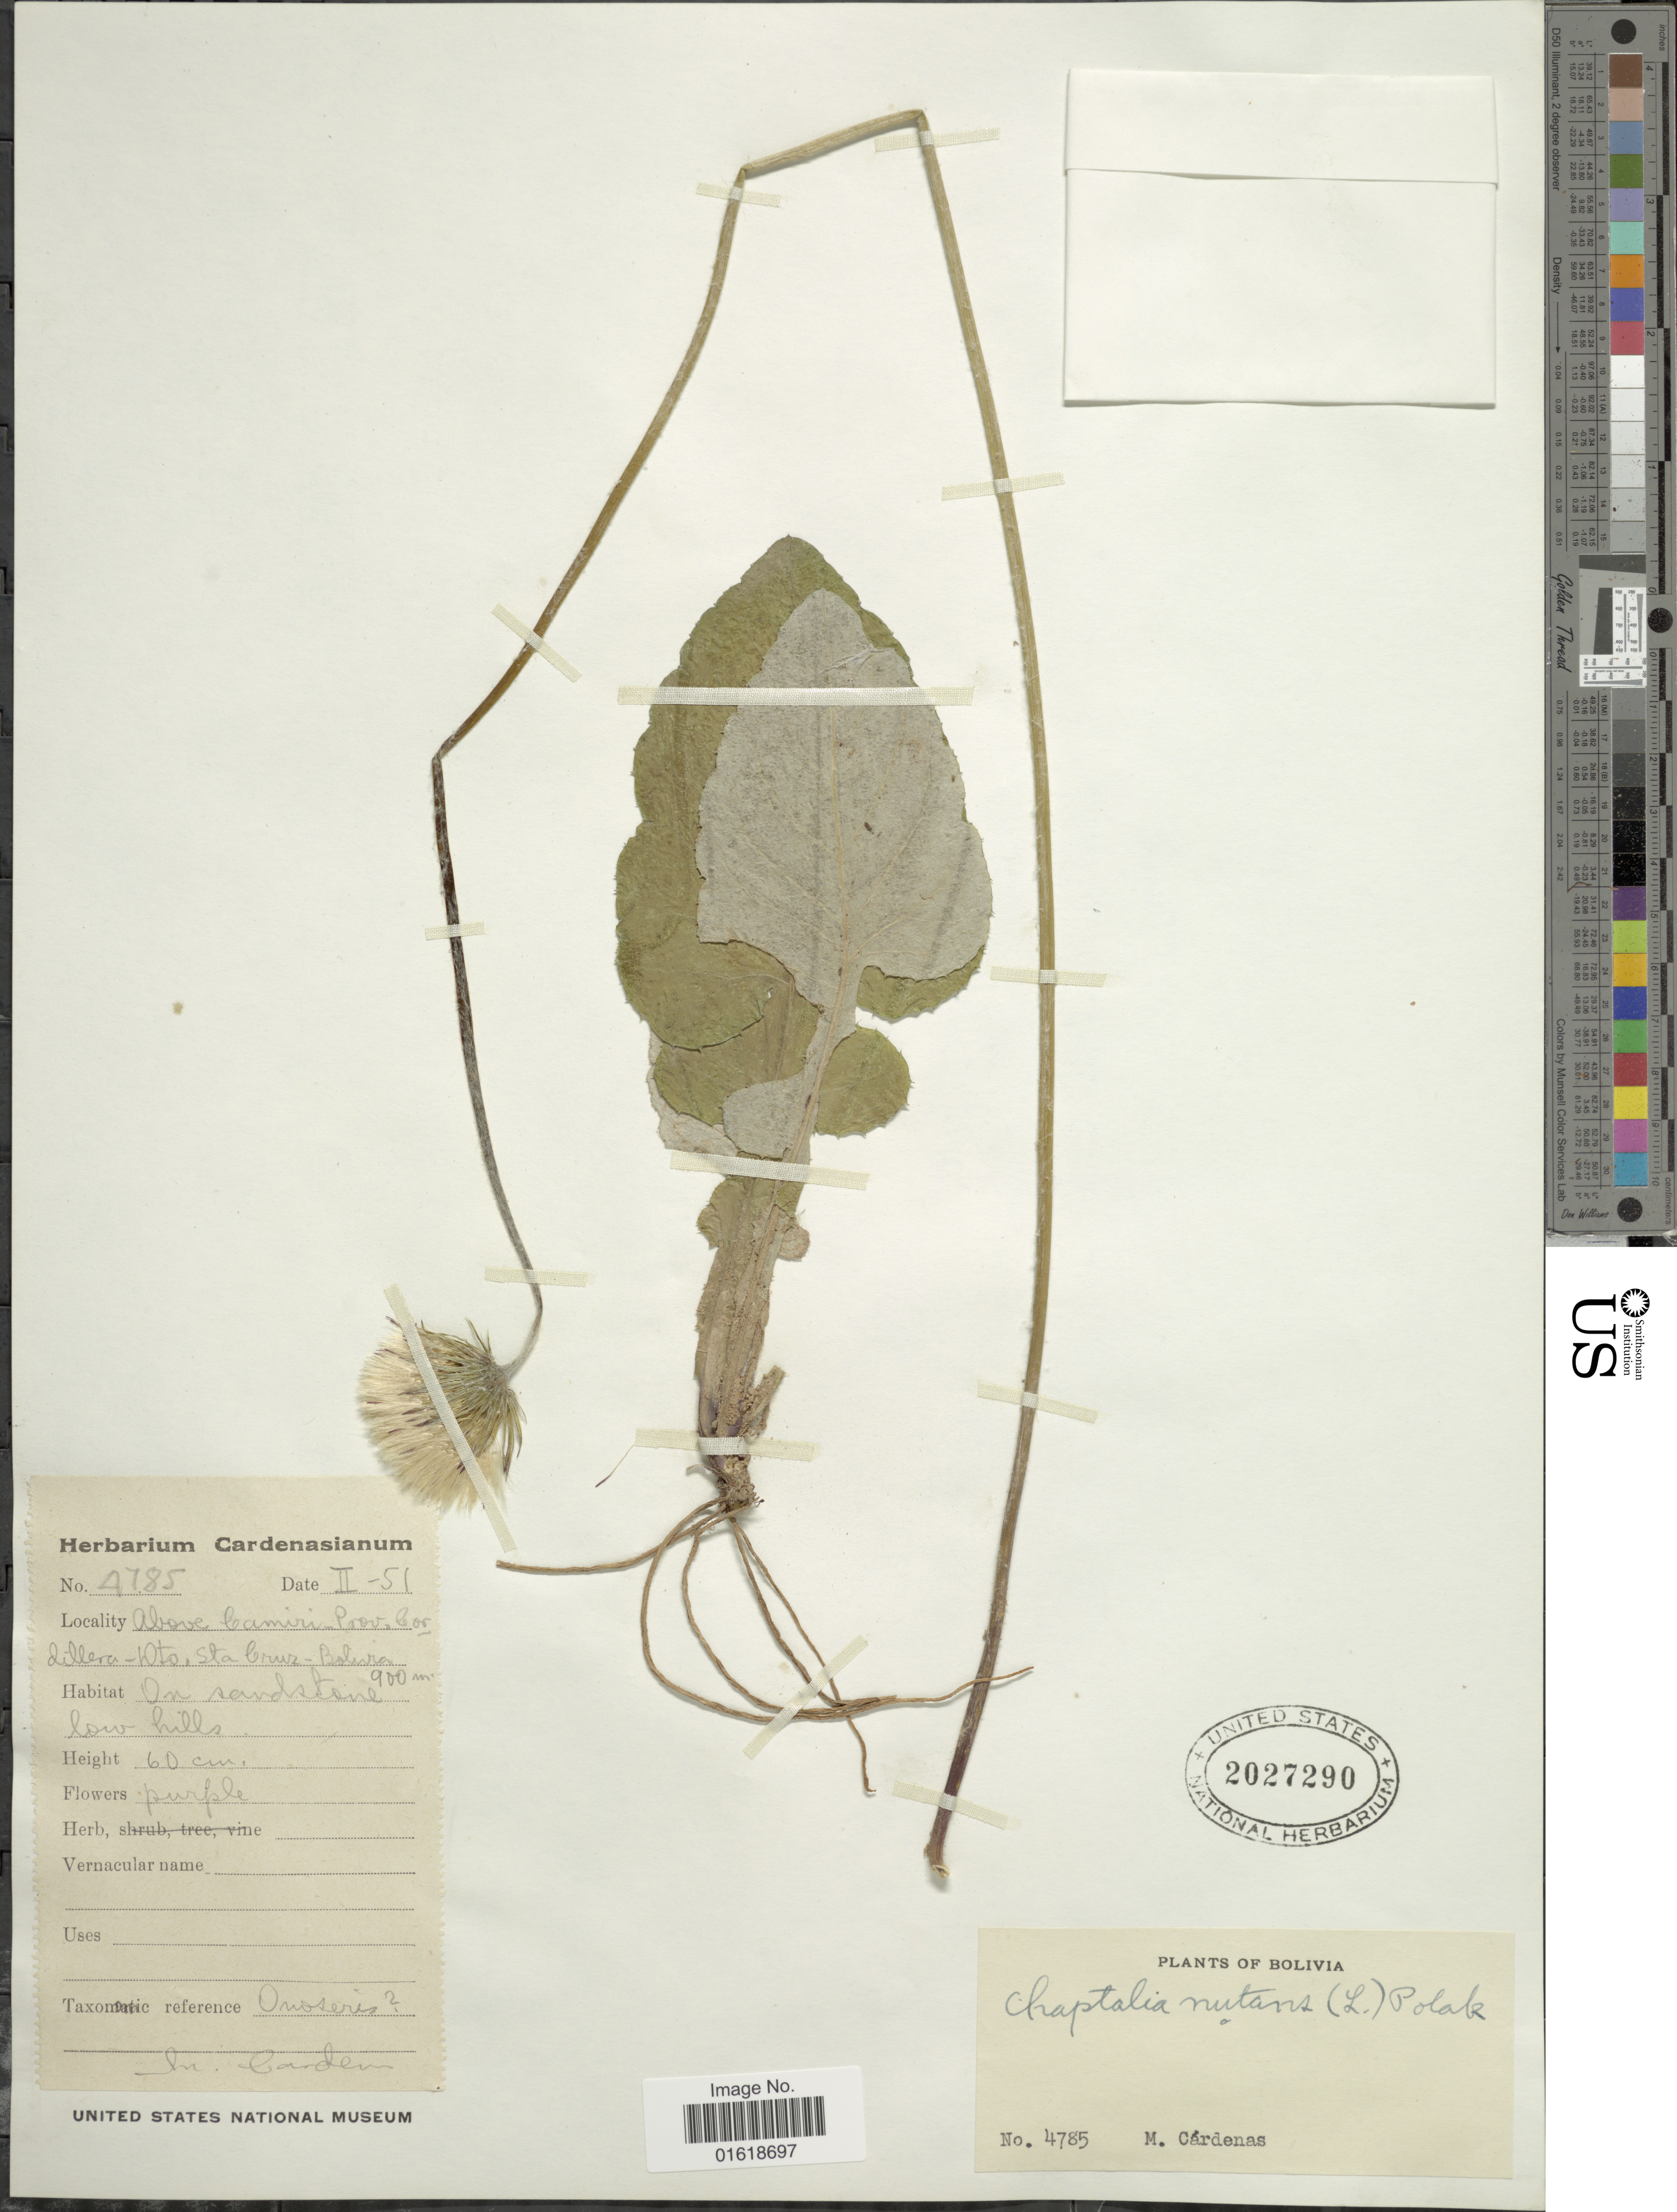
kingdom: Plantae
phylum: Tracheophyta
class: Magnoliopsida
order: Asterales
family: Asteraceae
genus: Chaptalia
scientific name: Chaptalia nutans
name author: (L.) Pol.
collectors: M. Cárdenas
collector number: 4785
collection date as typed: Transcribed d/m/y: /2/51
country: Bolivia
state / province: Santa Cruz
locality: Above Camiri - Prov. Cordillera - Dto. Sta Cruz.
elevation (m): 900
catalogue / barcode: US 2027290